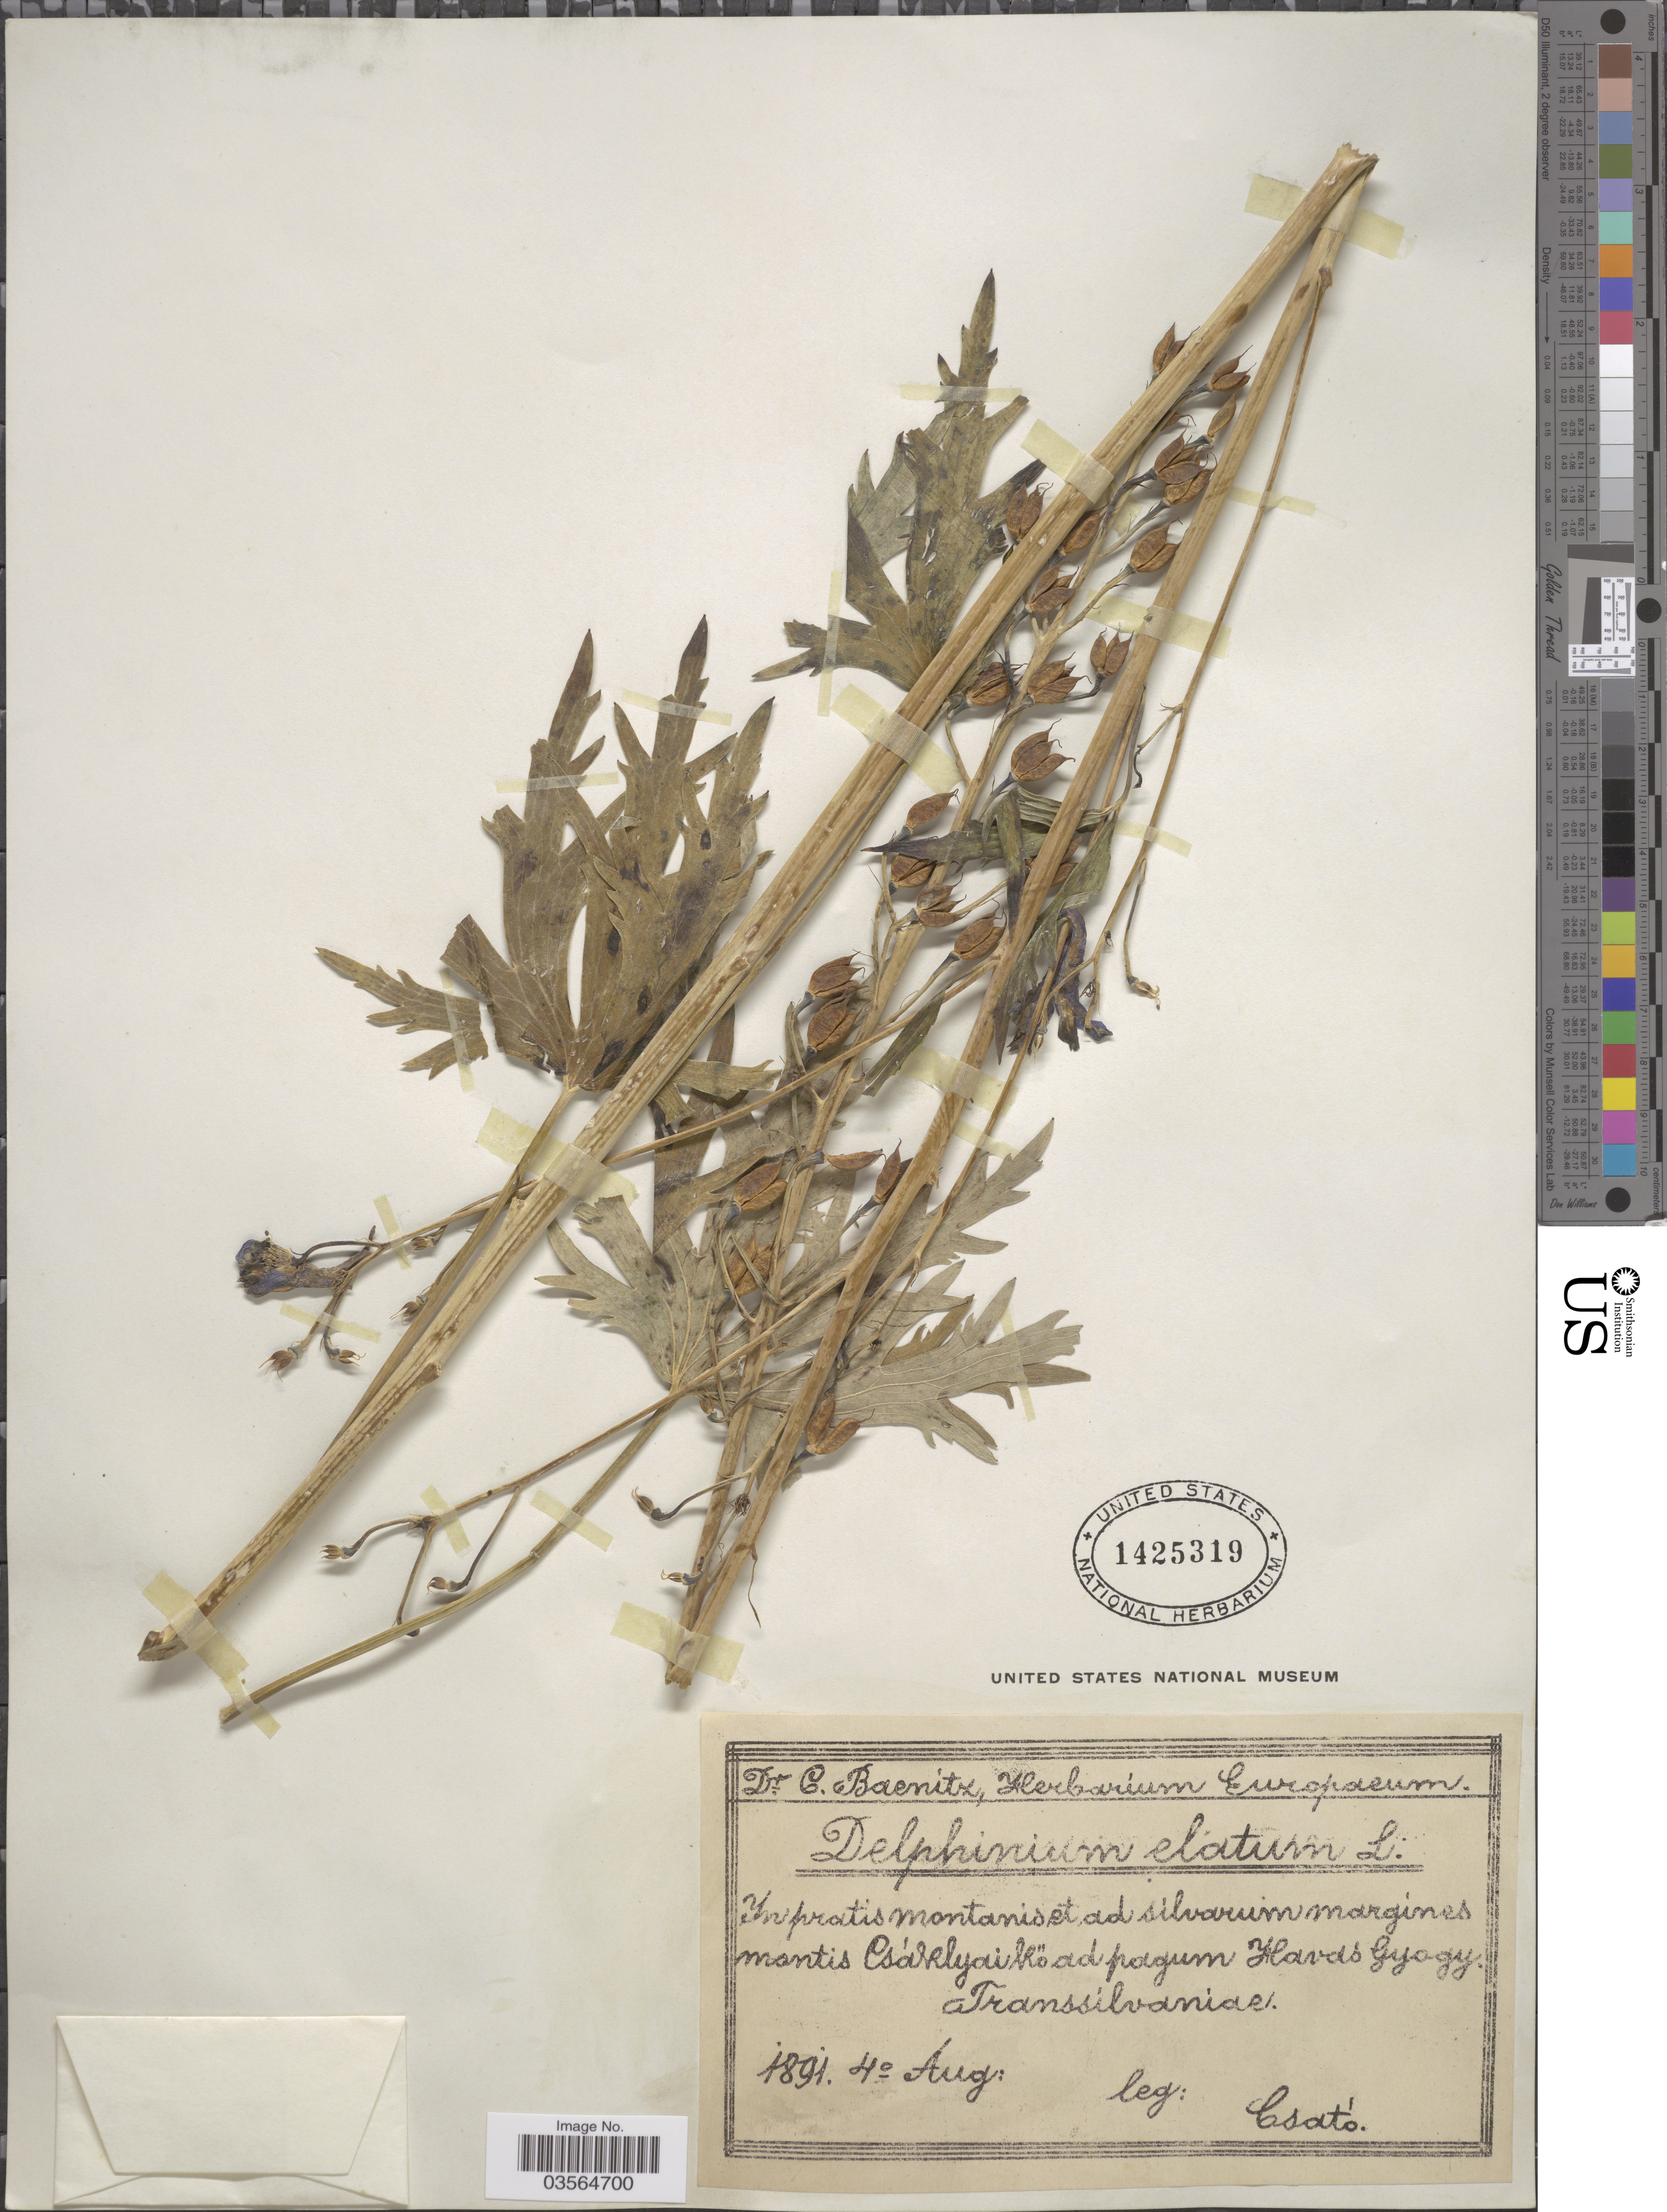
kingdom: Plantae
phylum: Tracheophyta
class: Magnoliopsida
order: Ranunculales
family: Ranunculaceae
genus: Delphinium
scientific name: Delphinium elatum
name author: L.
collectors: Csató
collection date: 1891-08-04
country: Romania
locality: In pratis montanis et ad silvarum margines montis Csárlyai Rö [interpreted] ad pagum havas Gyagy. Transsilvaniae.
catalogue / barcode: US 1425319